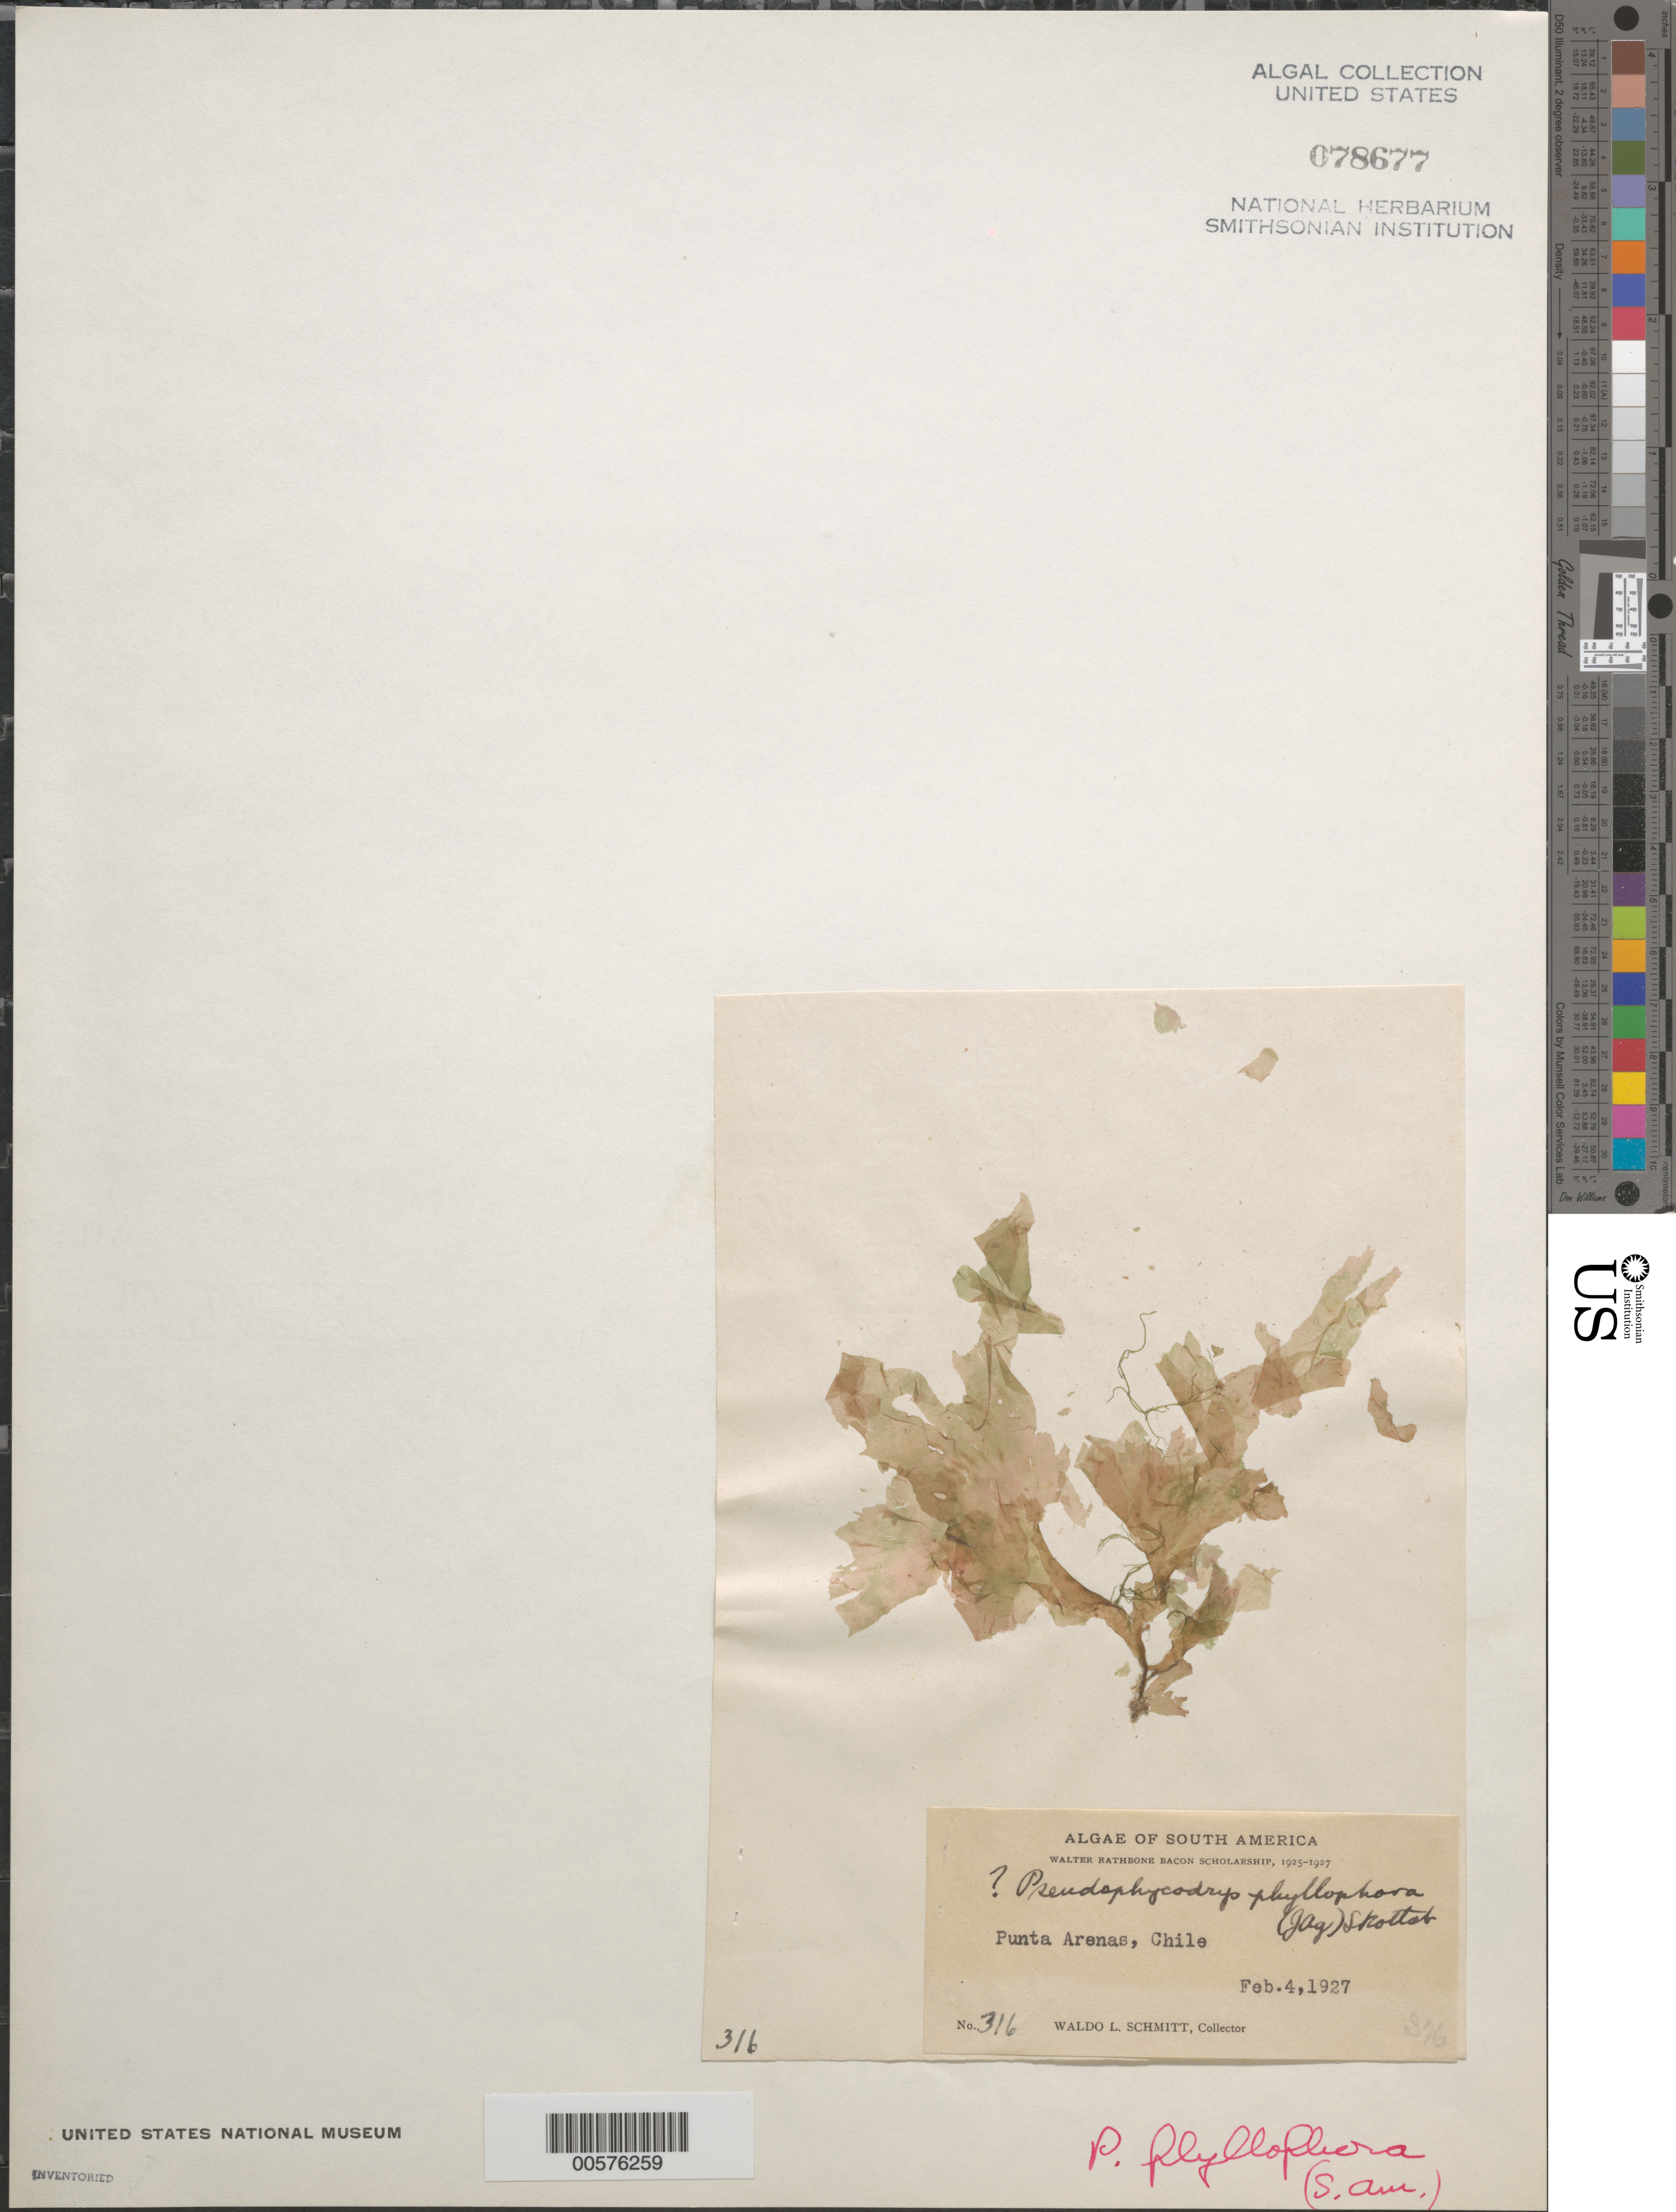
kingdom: Plantae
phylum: Rhodophyta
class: Florideophyceae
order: Ceramiales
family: Delesseriaceae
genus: Pseudophycodrys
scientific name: Pseudophycodrys phyllophora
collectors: W. L. Schmitt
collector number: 316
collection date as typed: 04 Feb 1927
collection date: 1927-02-04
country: Chile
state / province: Magallanes y de la Antártica Chilena (XII)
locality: Punta Arenas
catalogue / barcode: US 78677